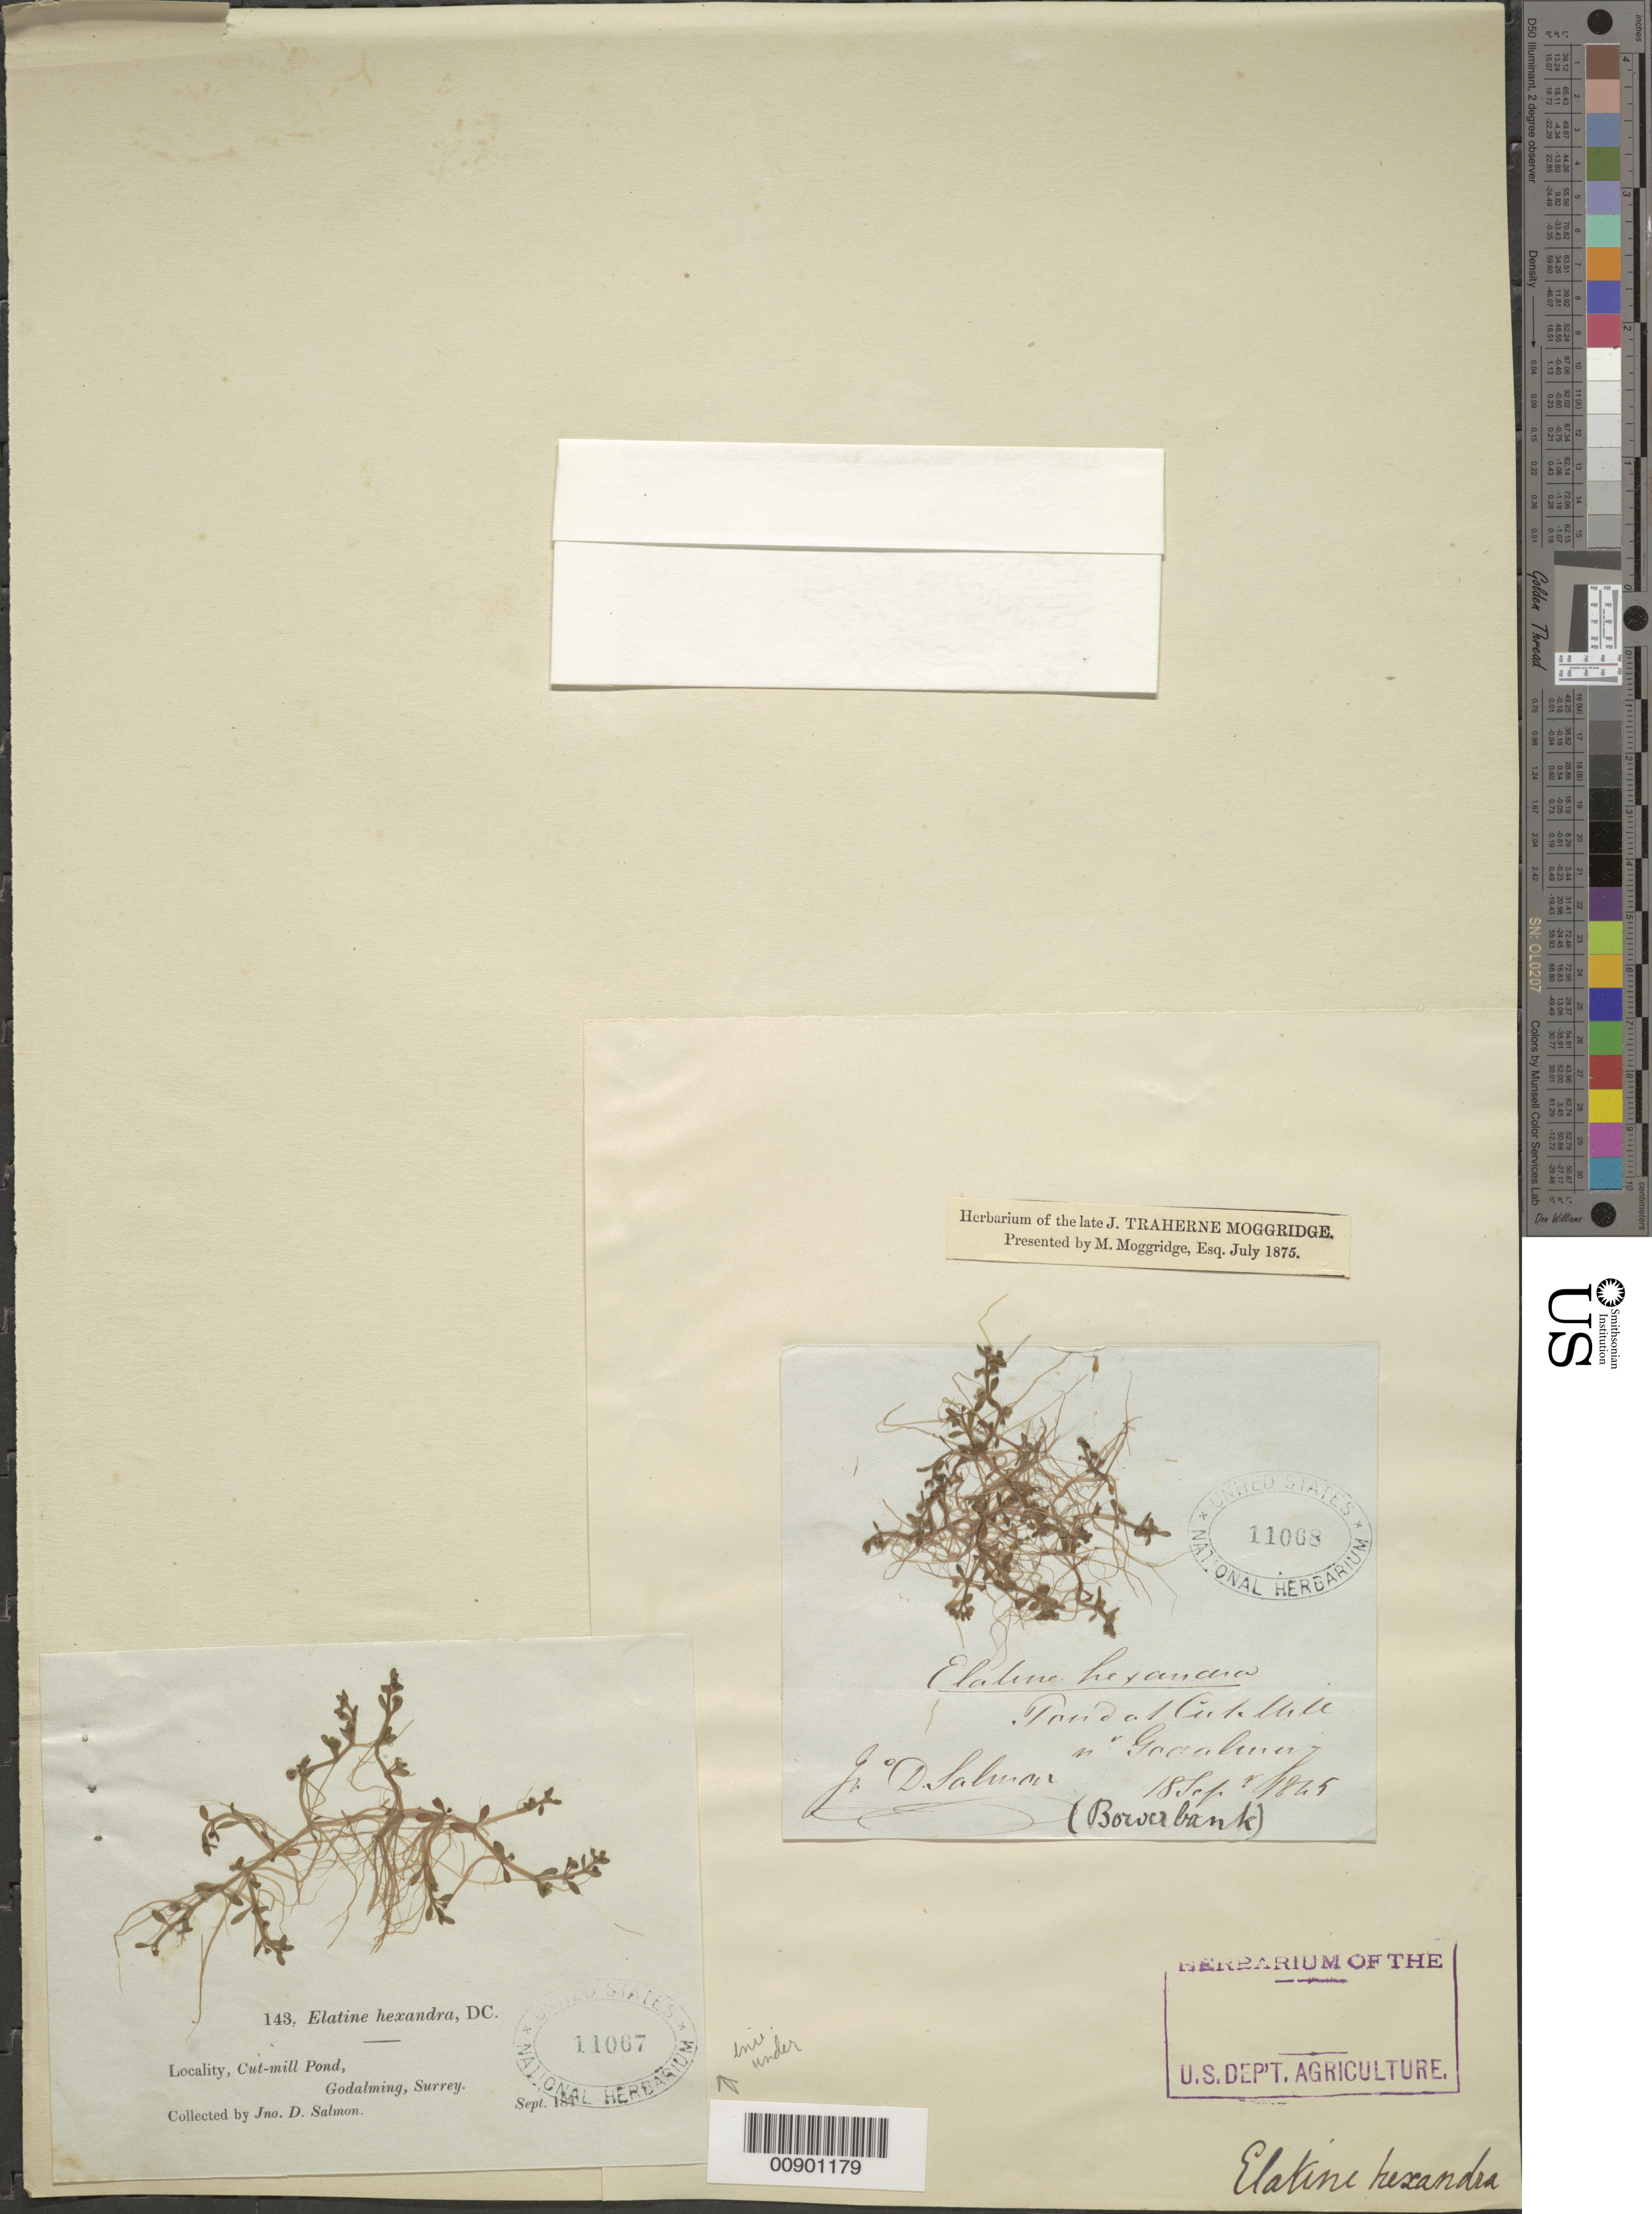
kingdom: Plantae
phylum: Tracheophyta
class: Magnoliopsida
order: Malpighiales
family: Elatinaceae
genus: Elatine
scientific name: Elatine hexandra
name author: DC.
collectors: J. Salmon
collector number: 143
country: United Kingdom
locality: Cut Mill Pond, Godalming, Surrey.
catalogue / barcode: US 11067